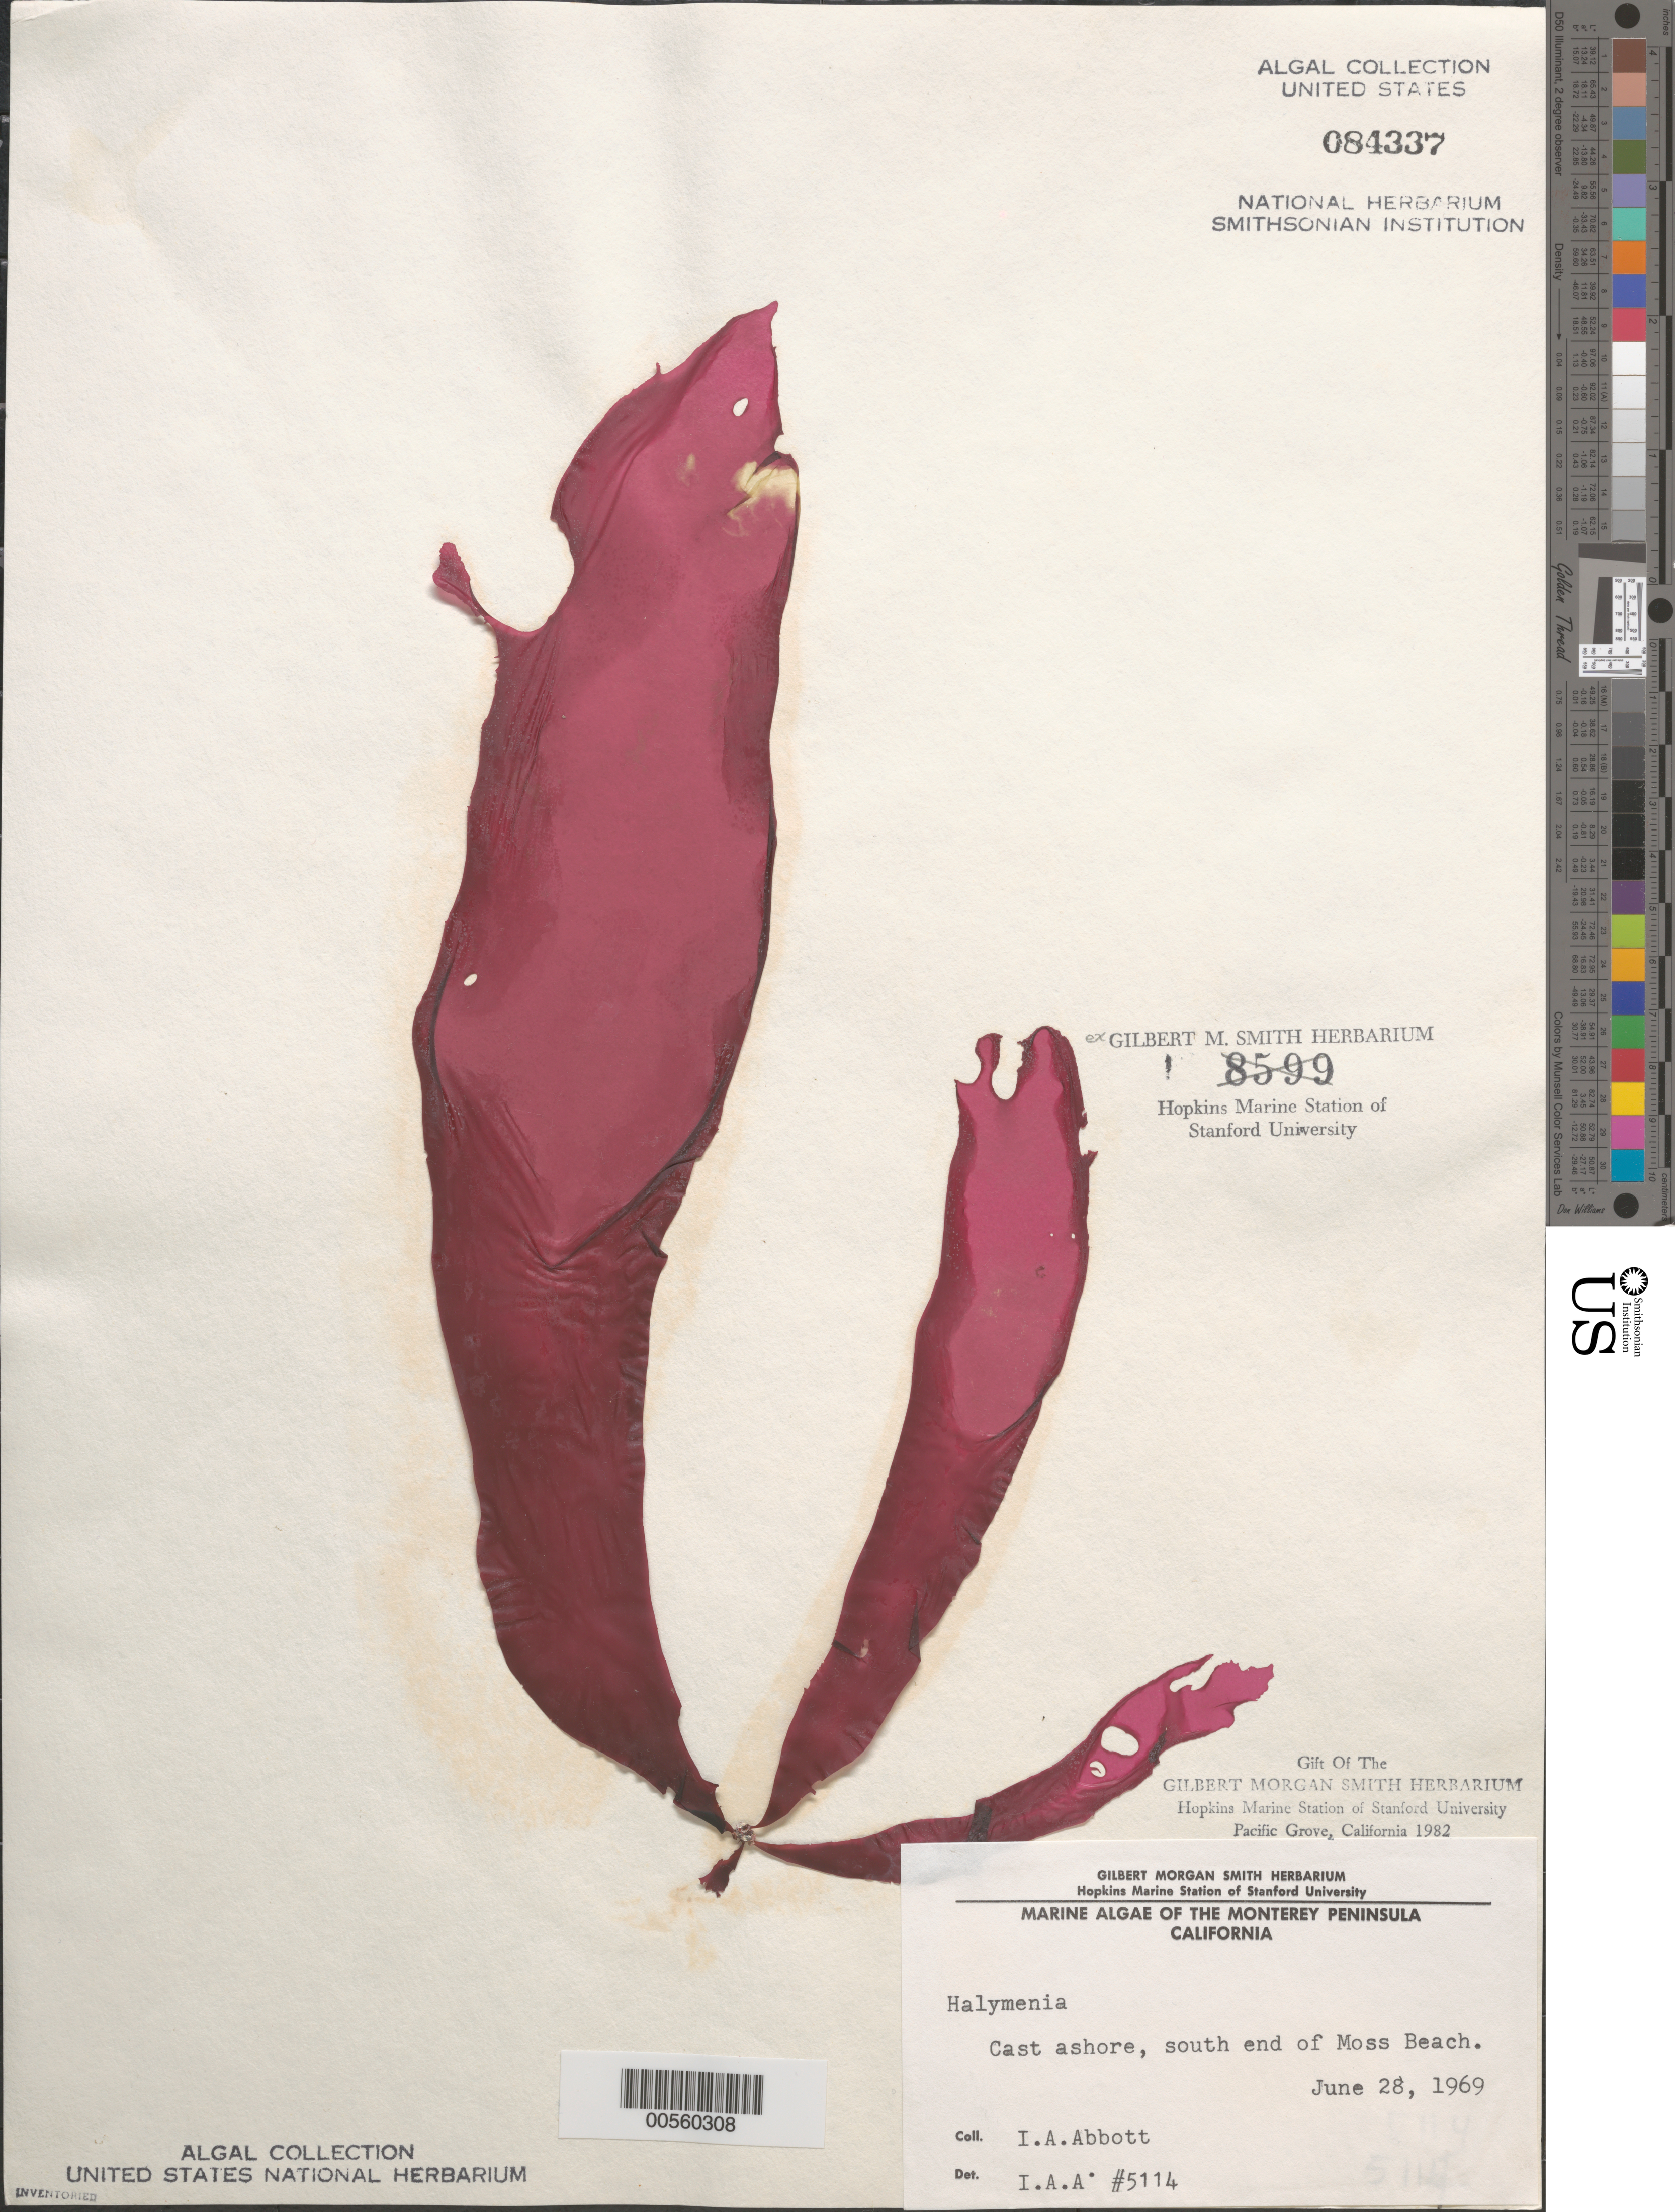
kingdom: Plantae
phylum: Rhodophyta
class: Florideophyceae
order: Halymeniales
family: Halymeniaceae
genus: Halymenia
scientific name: Halymenia sp.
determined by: Abbott, Isabella A.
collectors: I. A. Abbott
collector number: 5114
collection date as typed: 28 Jun 1969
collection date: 1969-06-28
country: United States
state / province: California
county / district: Monterey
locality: Moss Beach, south end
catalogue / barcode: US 84337